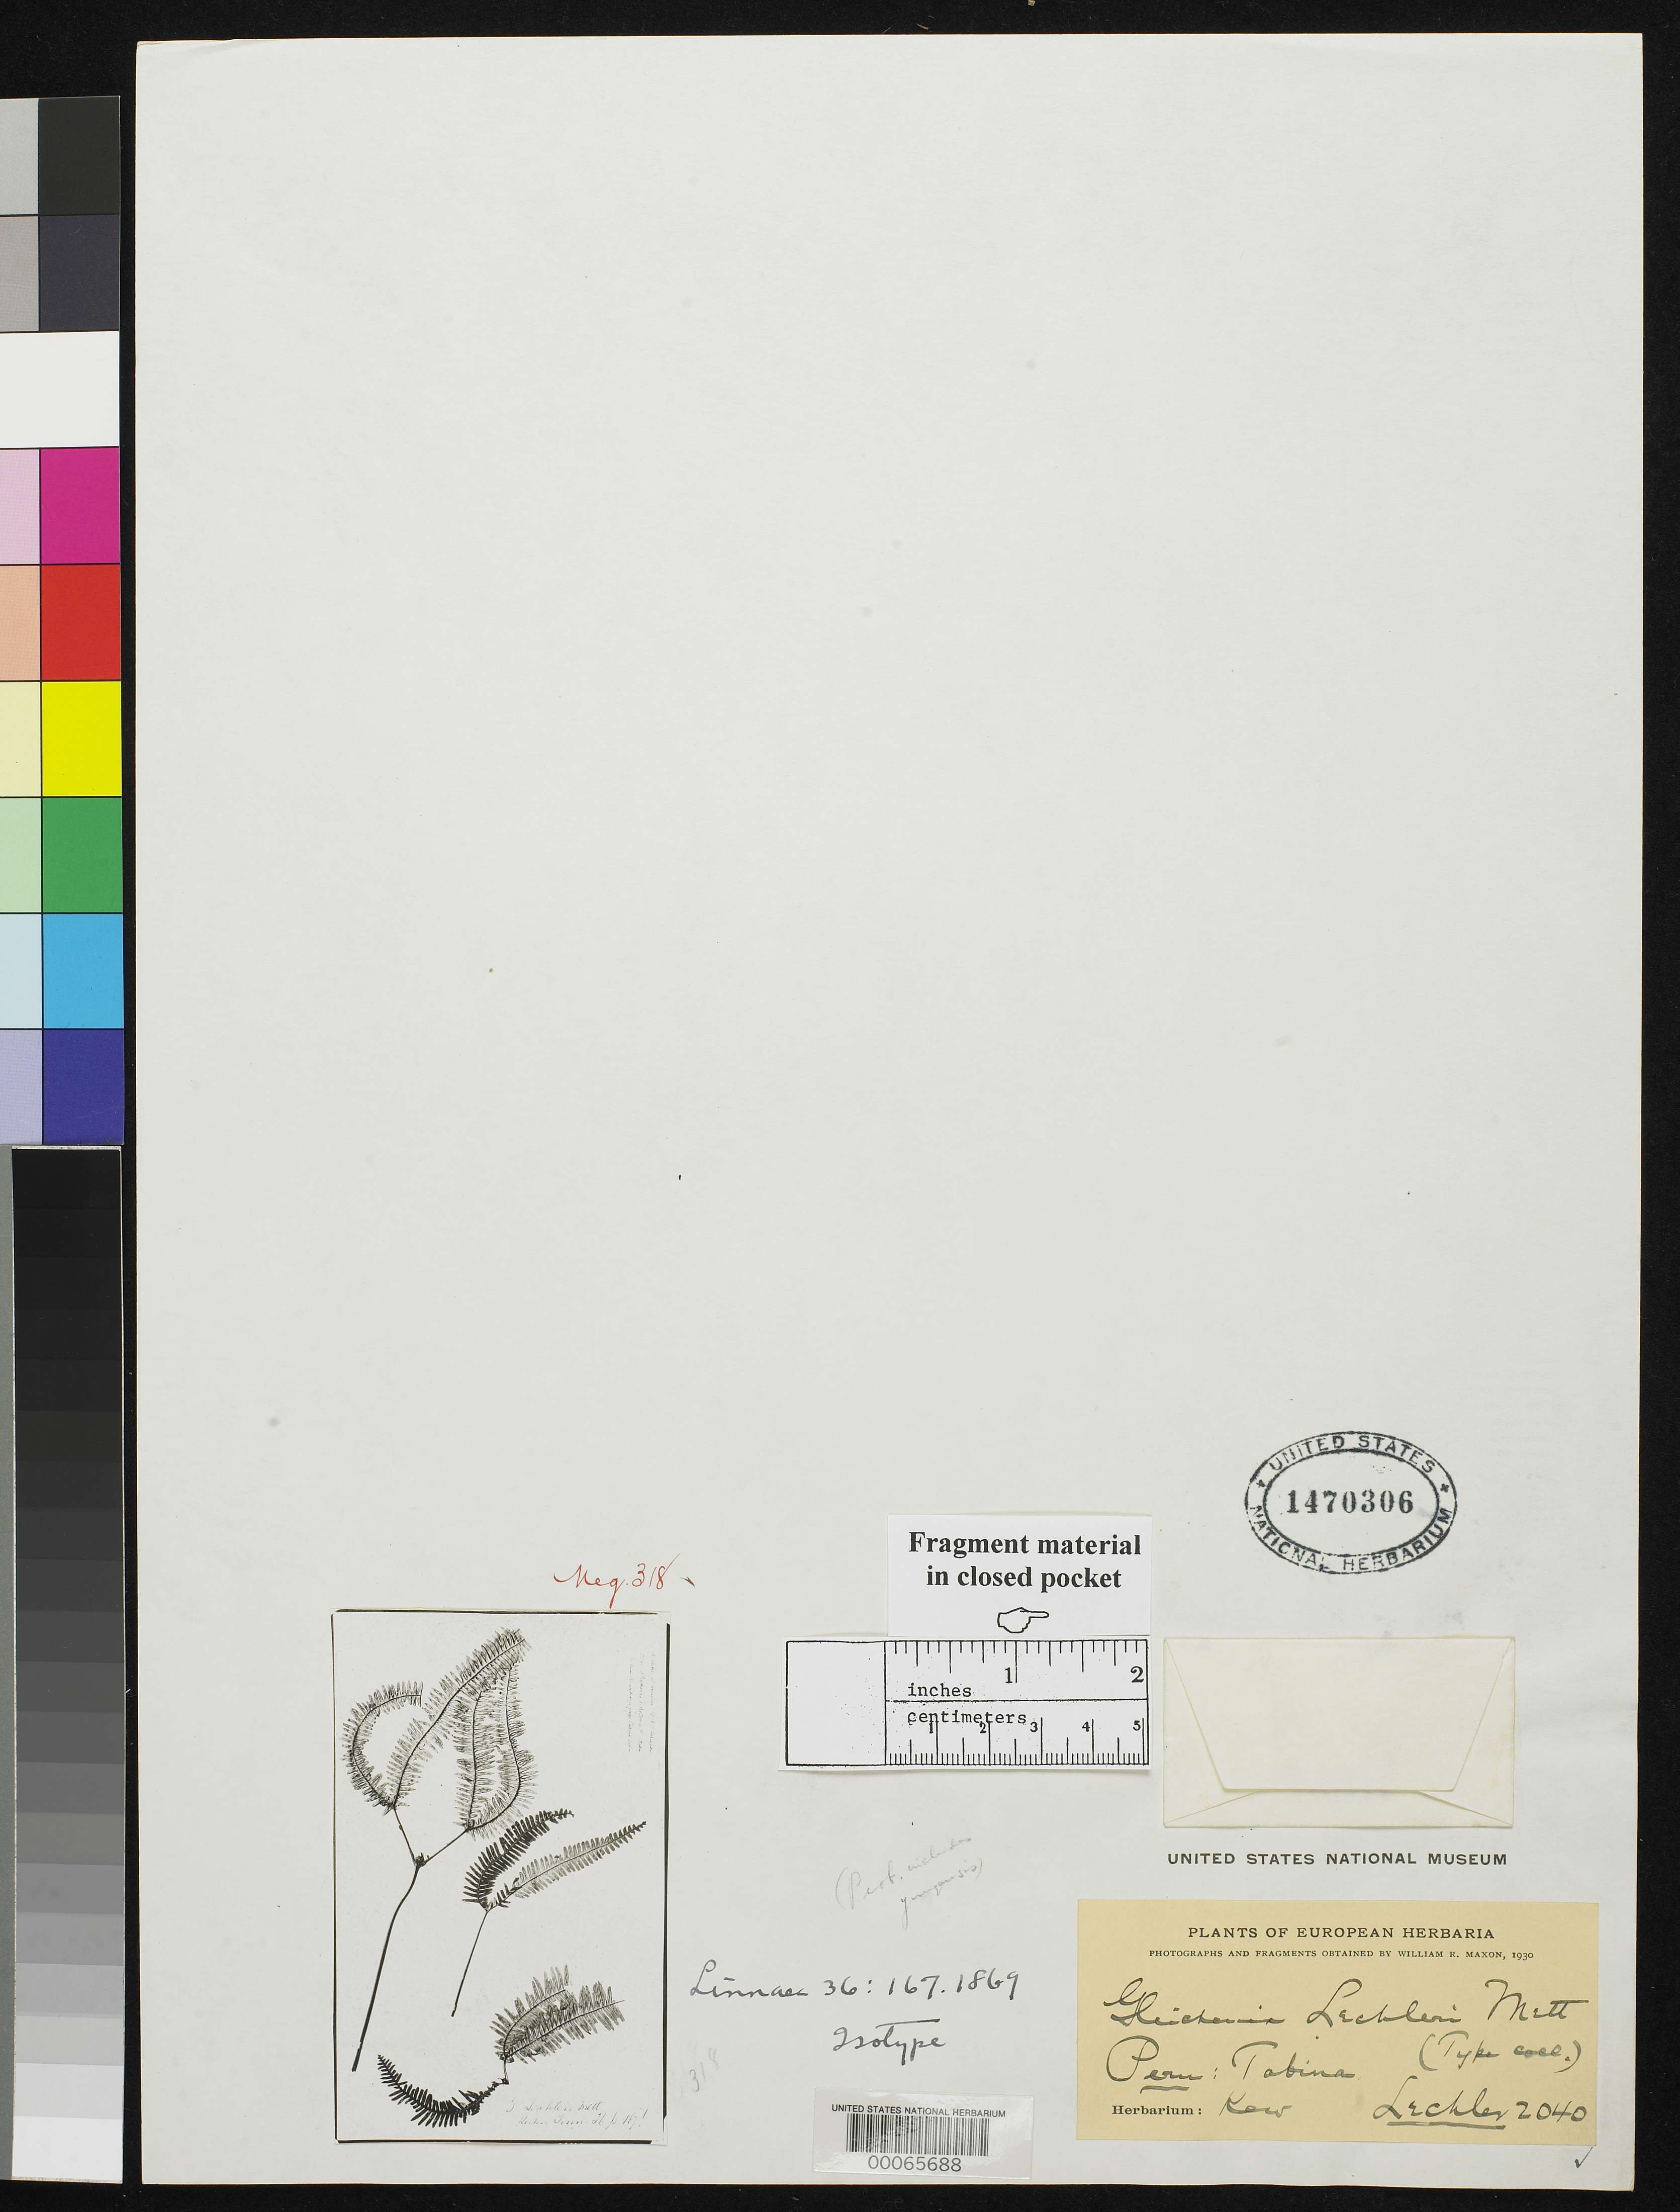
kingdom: Plantae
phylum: Tracheophyta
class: Polypodiopsida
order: Gleicheniales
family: Gleicheniaceae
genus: Gleichenia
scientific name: Gleichenia lechleri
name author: Mett.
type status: Type Collection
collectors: W. Lechler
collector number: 2040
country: Peru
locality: Tabina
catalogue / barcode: US 1470306